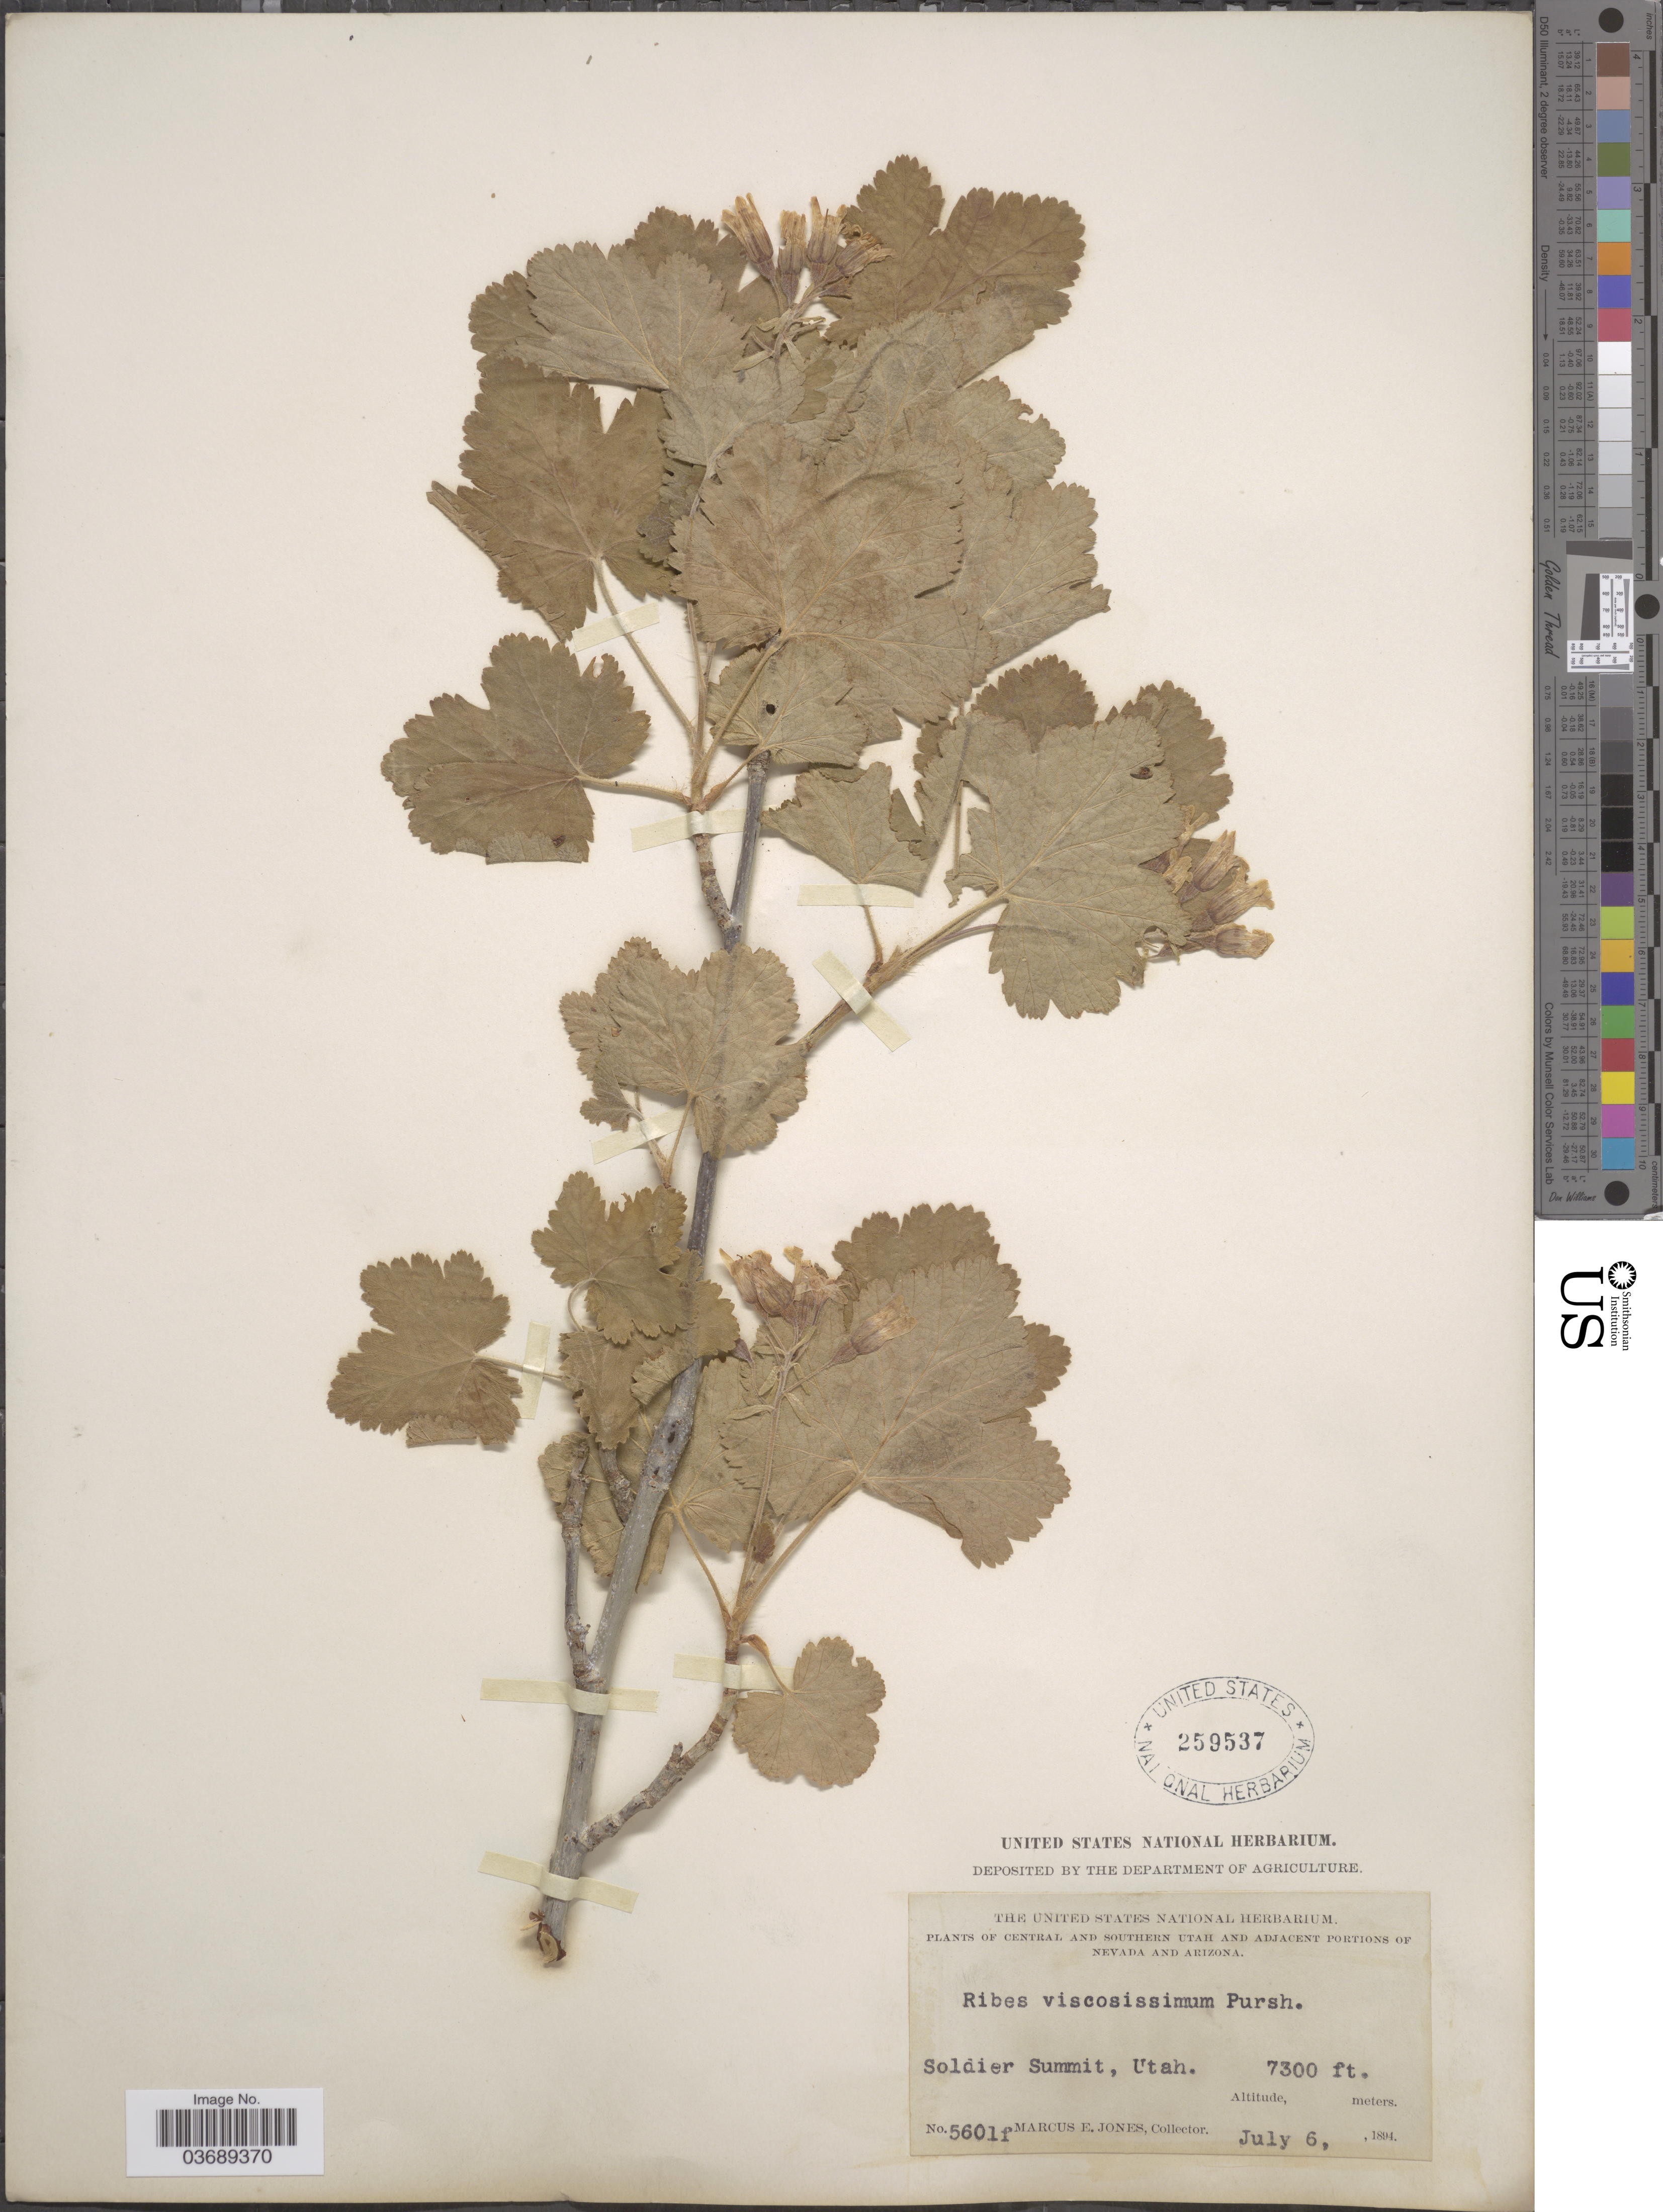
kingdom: Plantae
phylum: Tracheophyta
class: Magnoliopsida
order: Saxifragales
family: Grossulariaceae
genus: Ribes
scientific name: Ribes viscosissimum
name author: Pursh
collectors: M. E. Jones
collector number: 5601f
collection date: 1894-07-06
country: United States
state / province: Utah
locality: Central and Southern Utah. Soldier Summit.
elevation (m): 2225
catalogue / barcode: US 259537